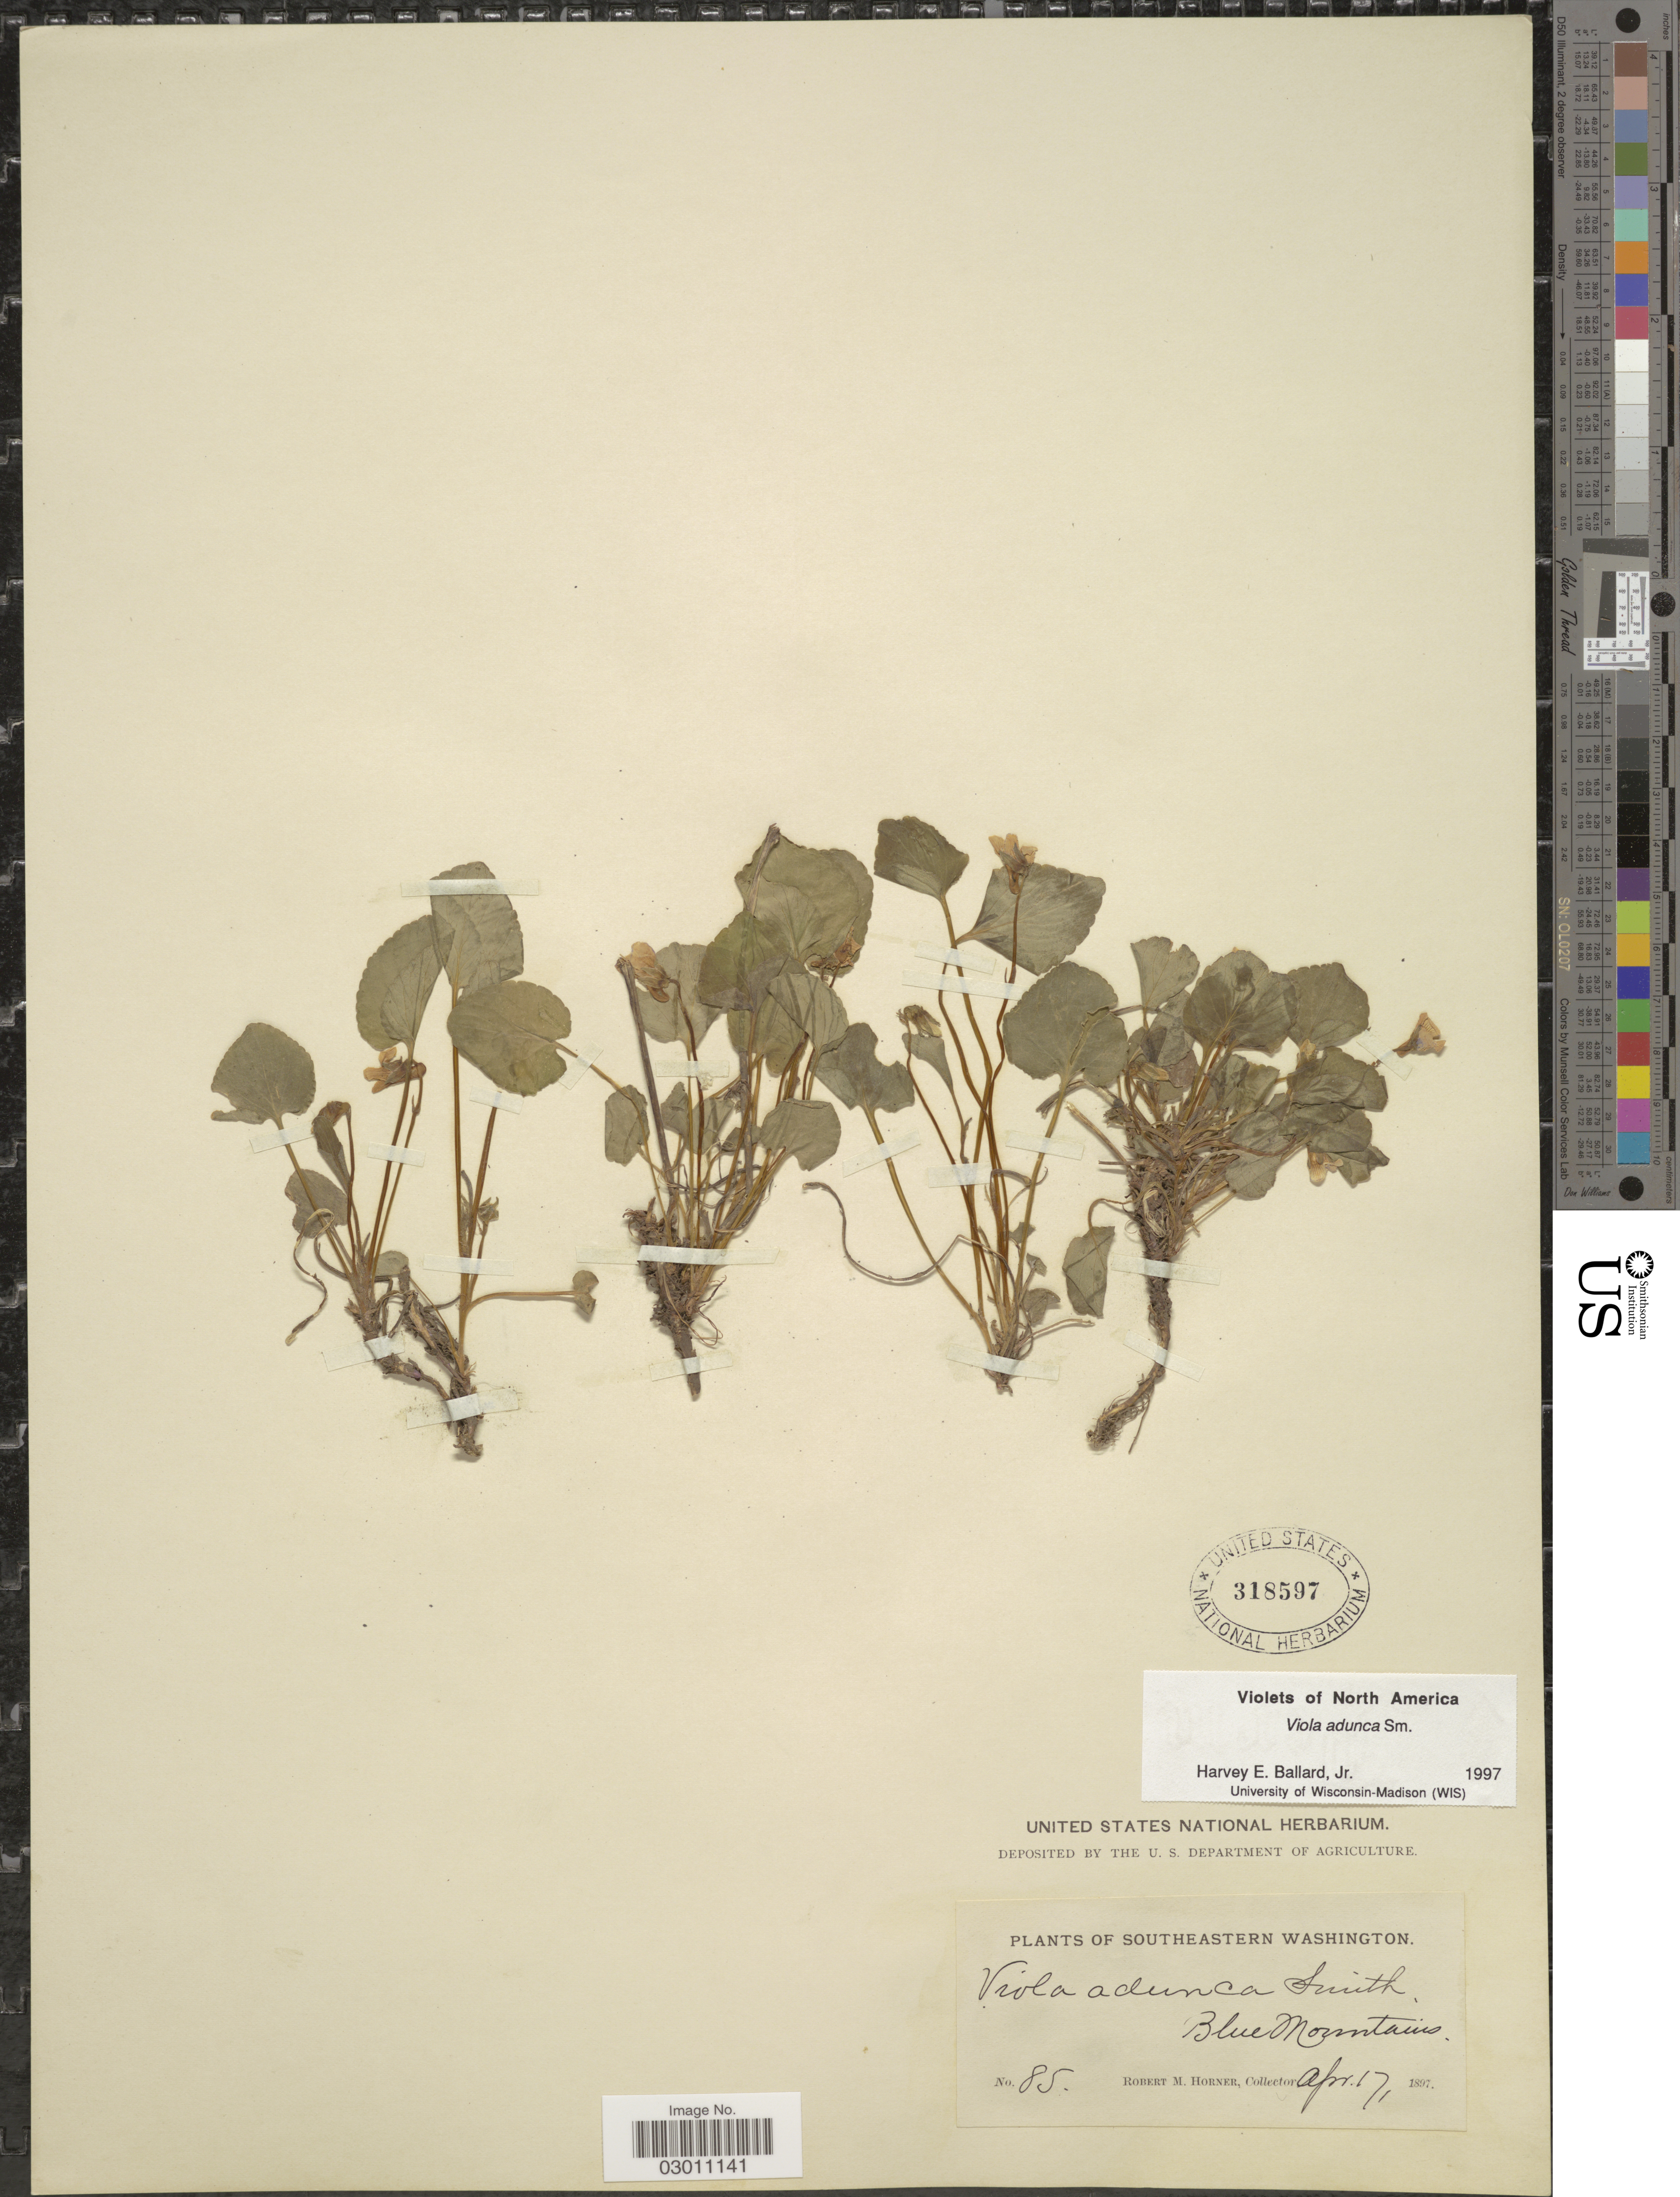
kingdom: Plantae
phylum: Tracheophyta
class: Magnoliopsida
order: Malpighiales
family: Violaceae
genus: Viola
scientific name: Viola adunca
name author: Sm.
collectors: R. Horner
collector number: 85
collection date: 1897-04-17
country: United States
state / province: Washington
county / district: Clallam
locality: Southeastern Washington. Blue Mountains.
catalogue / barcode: US 318597